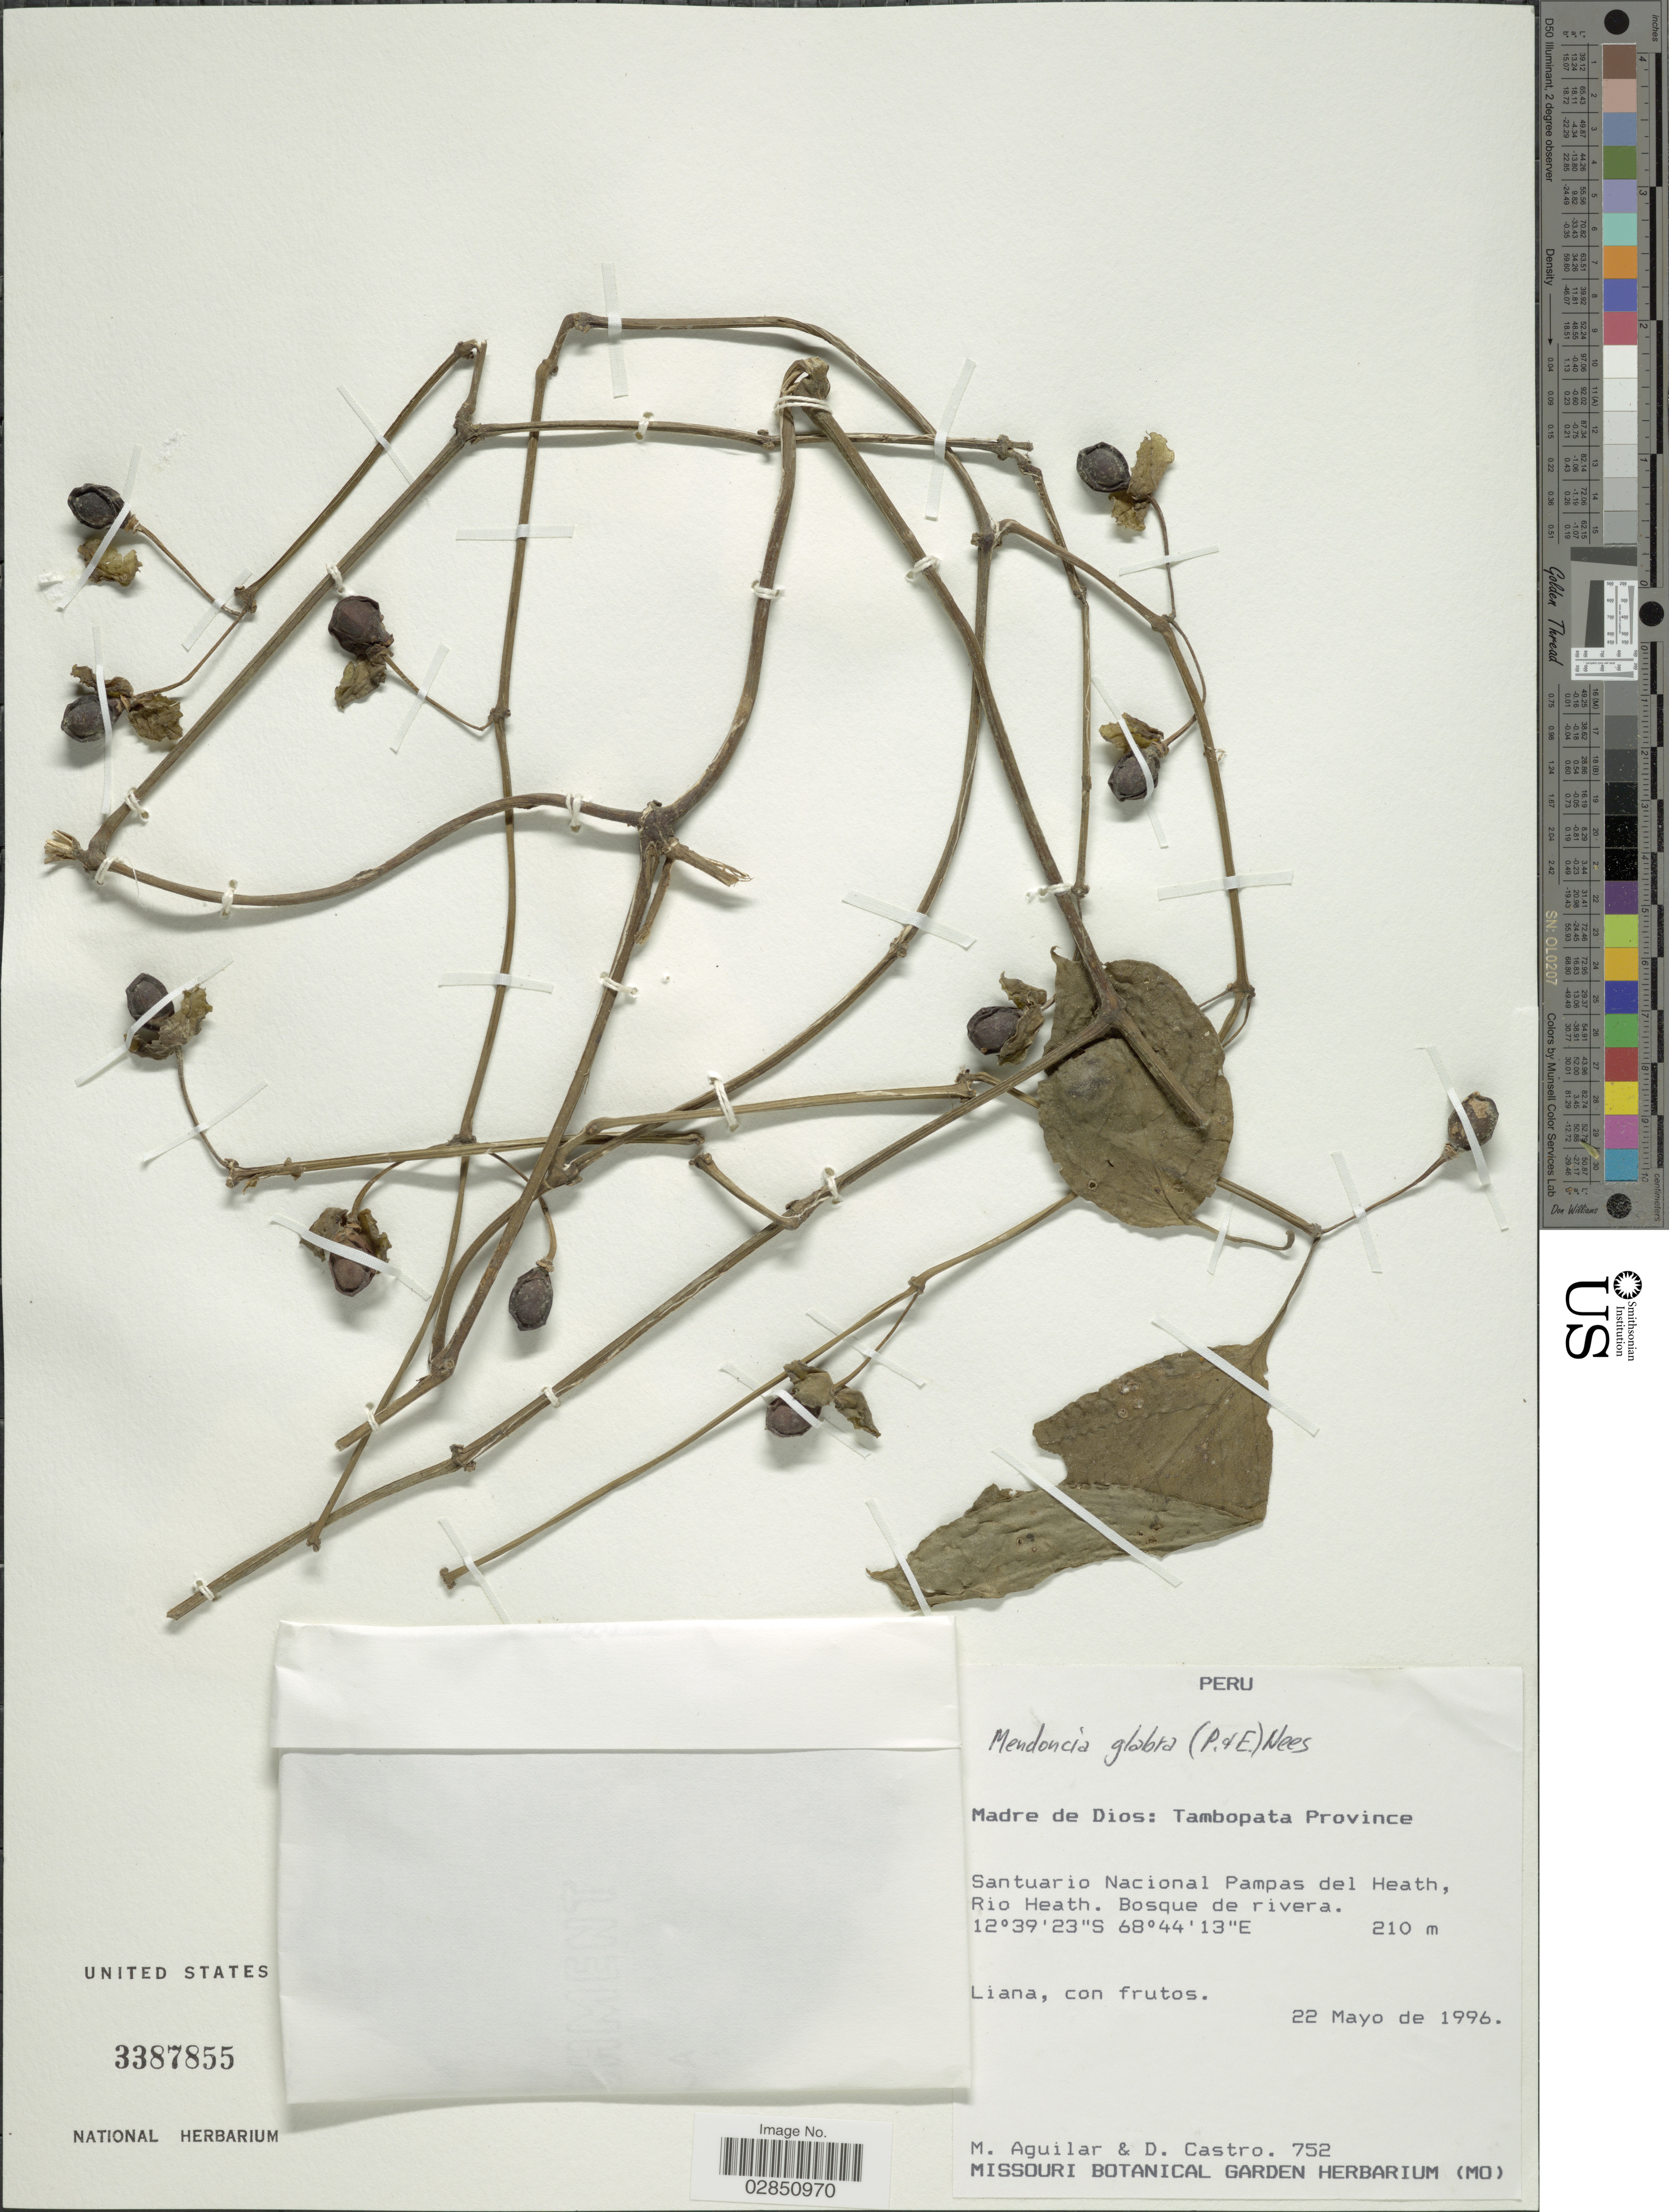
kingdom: Plantae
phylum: Tracheophyta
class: Magnoliopsida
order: Lamiales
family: Acanthaceae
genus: Mendoncia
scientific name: Mendoncia glabra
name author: (Poepp. & Endl.) Nees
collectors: M. Aguilar & D. Castro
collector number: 752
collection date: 1996-05-22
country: Peru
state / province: Madre de Dios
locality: Tambopata Province, Santuario Nacional Pampas del Heath, Rio Heath, Bosque de rivera.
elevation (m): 210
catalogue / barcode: US 3387855